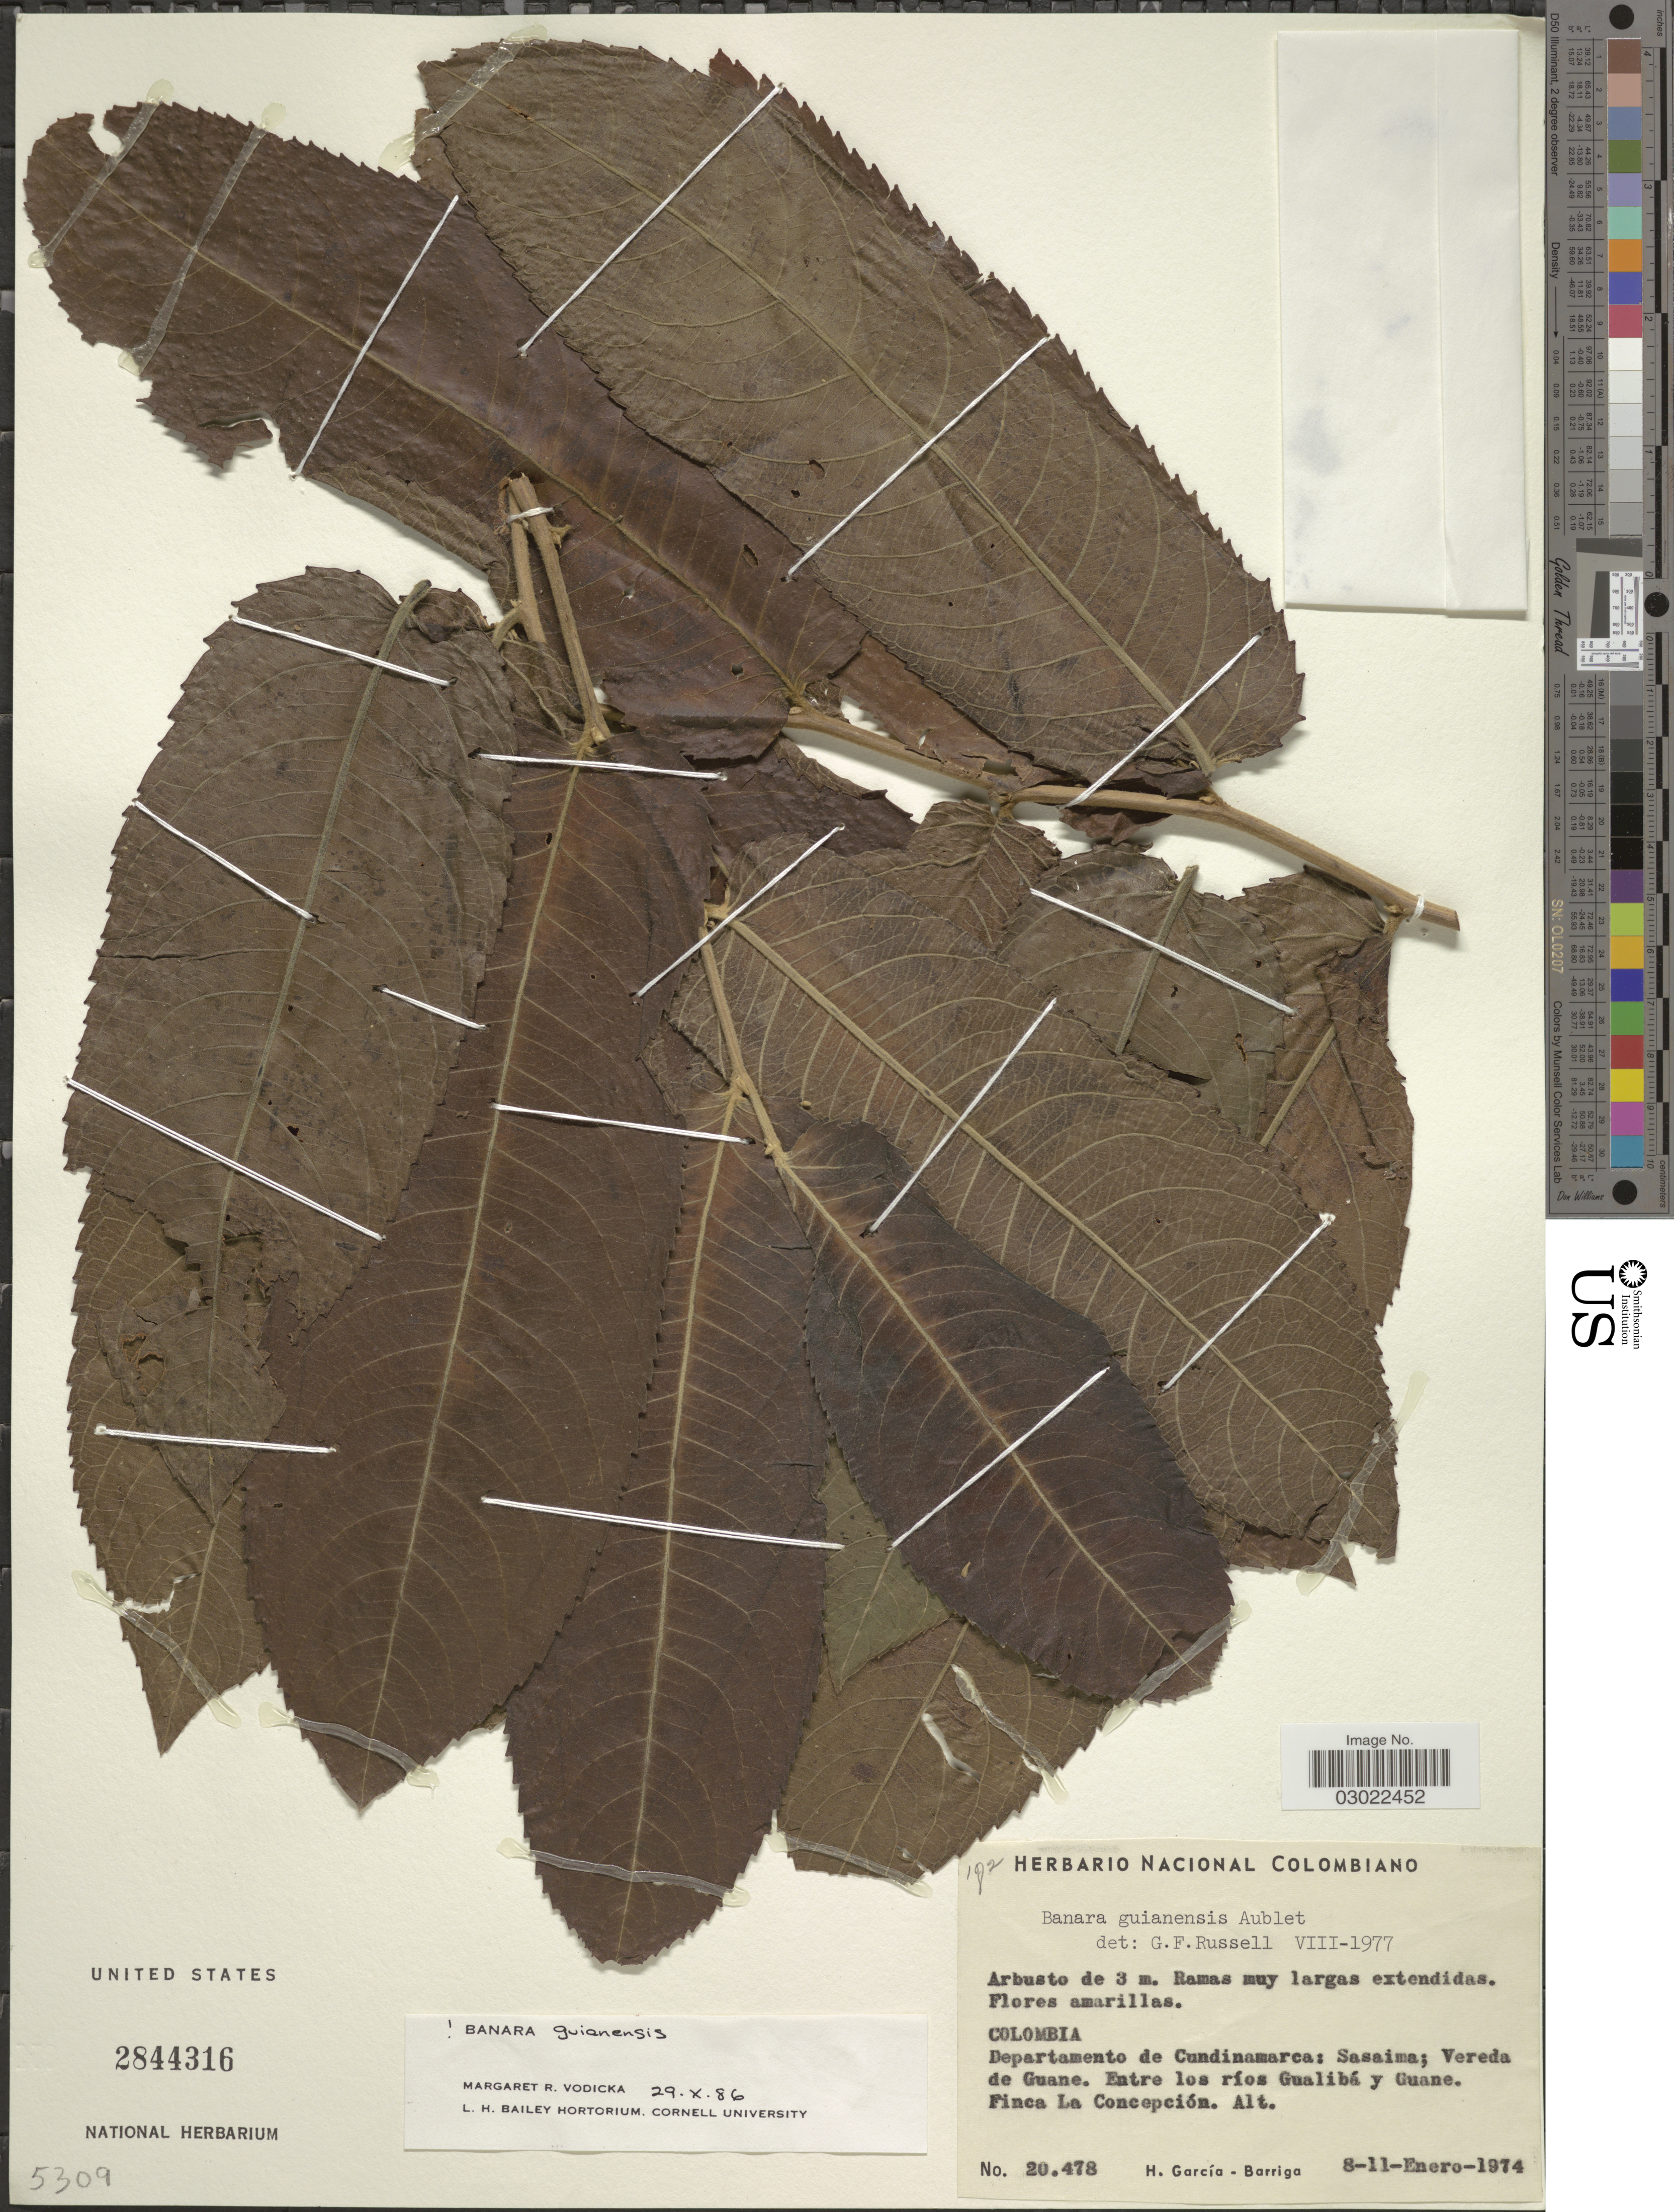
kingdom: Plantae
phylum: Tracheophyta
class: Magnoliopsida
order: Malpighiales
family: Salicaceae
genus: Banara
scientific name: Banara guianensis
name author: Aubl.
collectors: H. García Barriga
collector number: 20478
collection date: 1974-01-08/1974-01-11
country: Colombia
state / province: Cundinamarca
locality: Departamento de Cundinamarca: Sasaima; Vereda de Guane. Entre los ríos Gualibá y Guane. Finca La Concepción.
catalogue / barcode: US 2844316